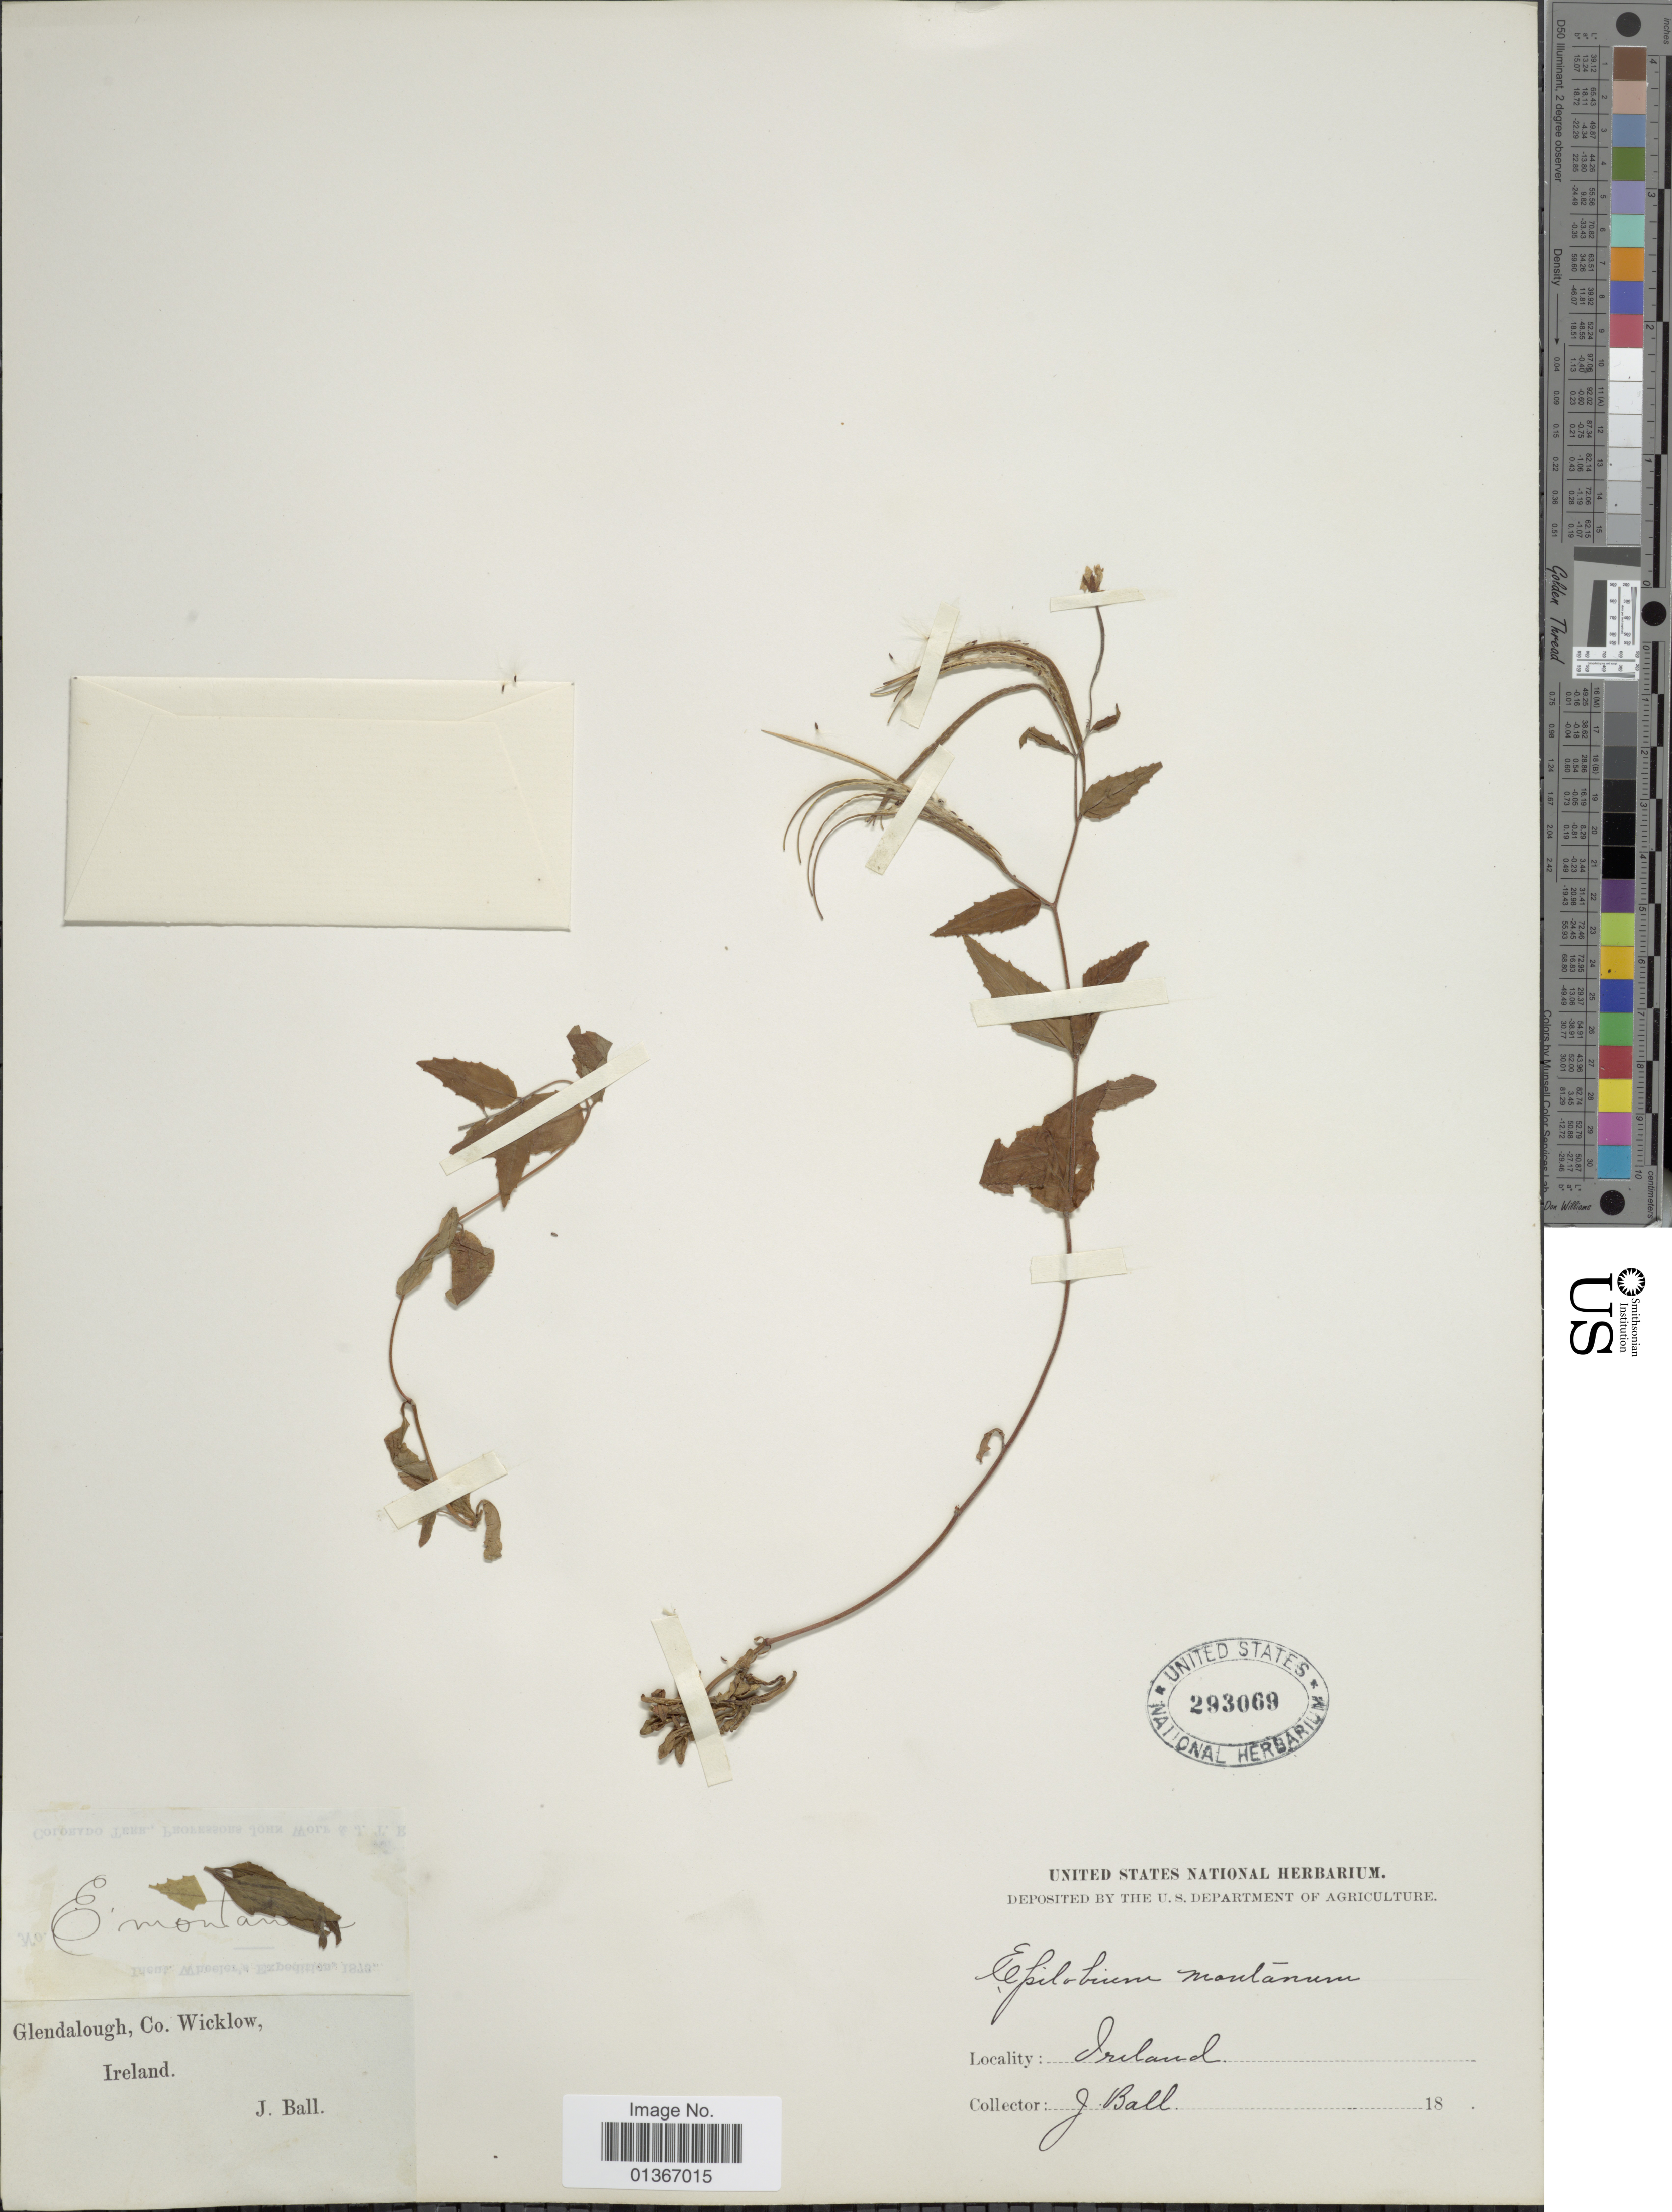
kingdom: Plantae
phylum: Tracheophyta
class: Magnoliopsida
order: Myrtales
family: Onagraceae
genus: Epilobium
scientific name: Epilobium montanum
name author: L.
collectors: J. Ball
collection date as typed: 18_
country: Ireland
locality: Glendalough, Co.Wicklow.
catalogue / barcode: US 293069